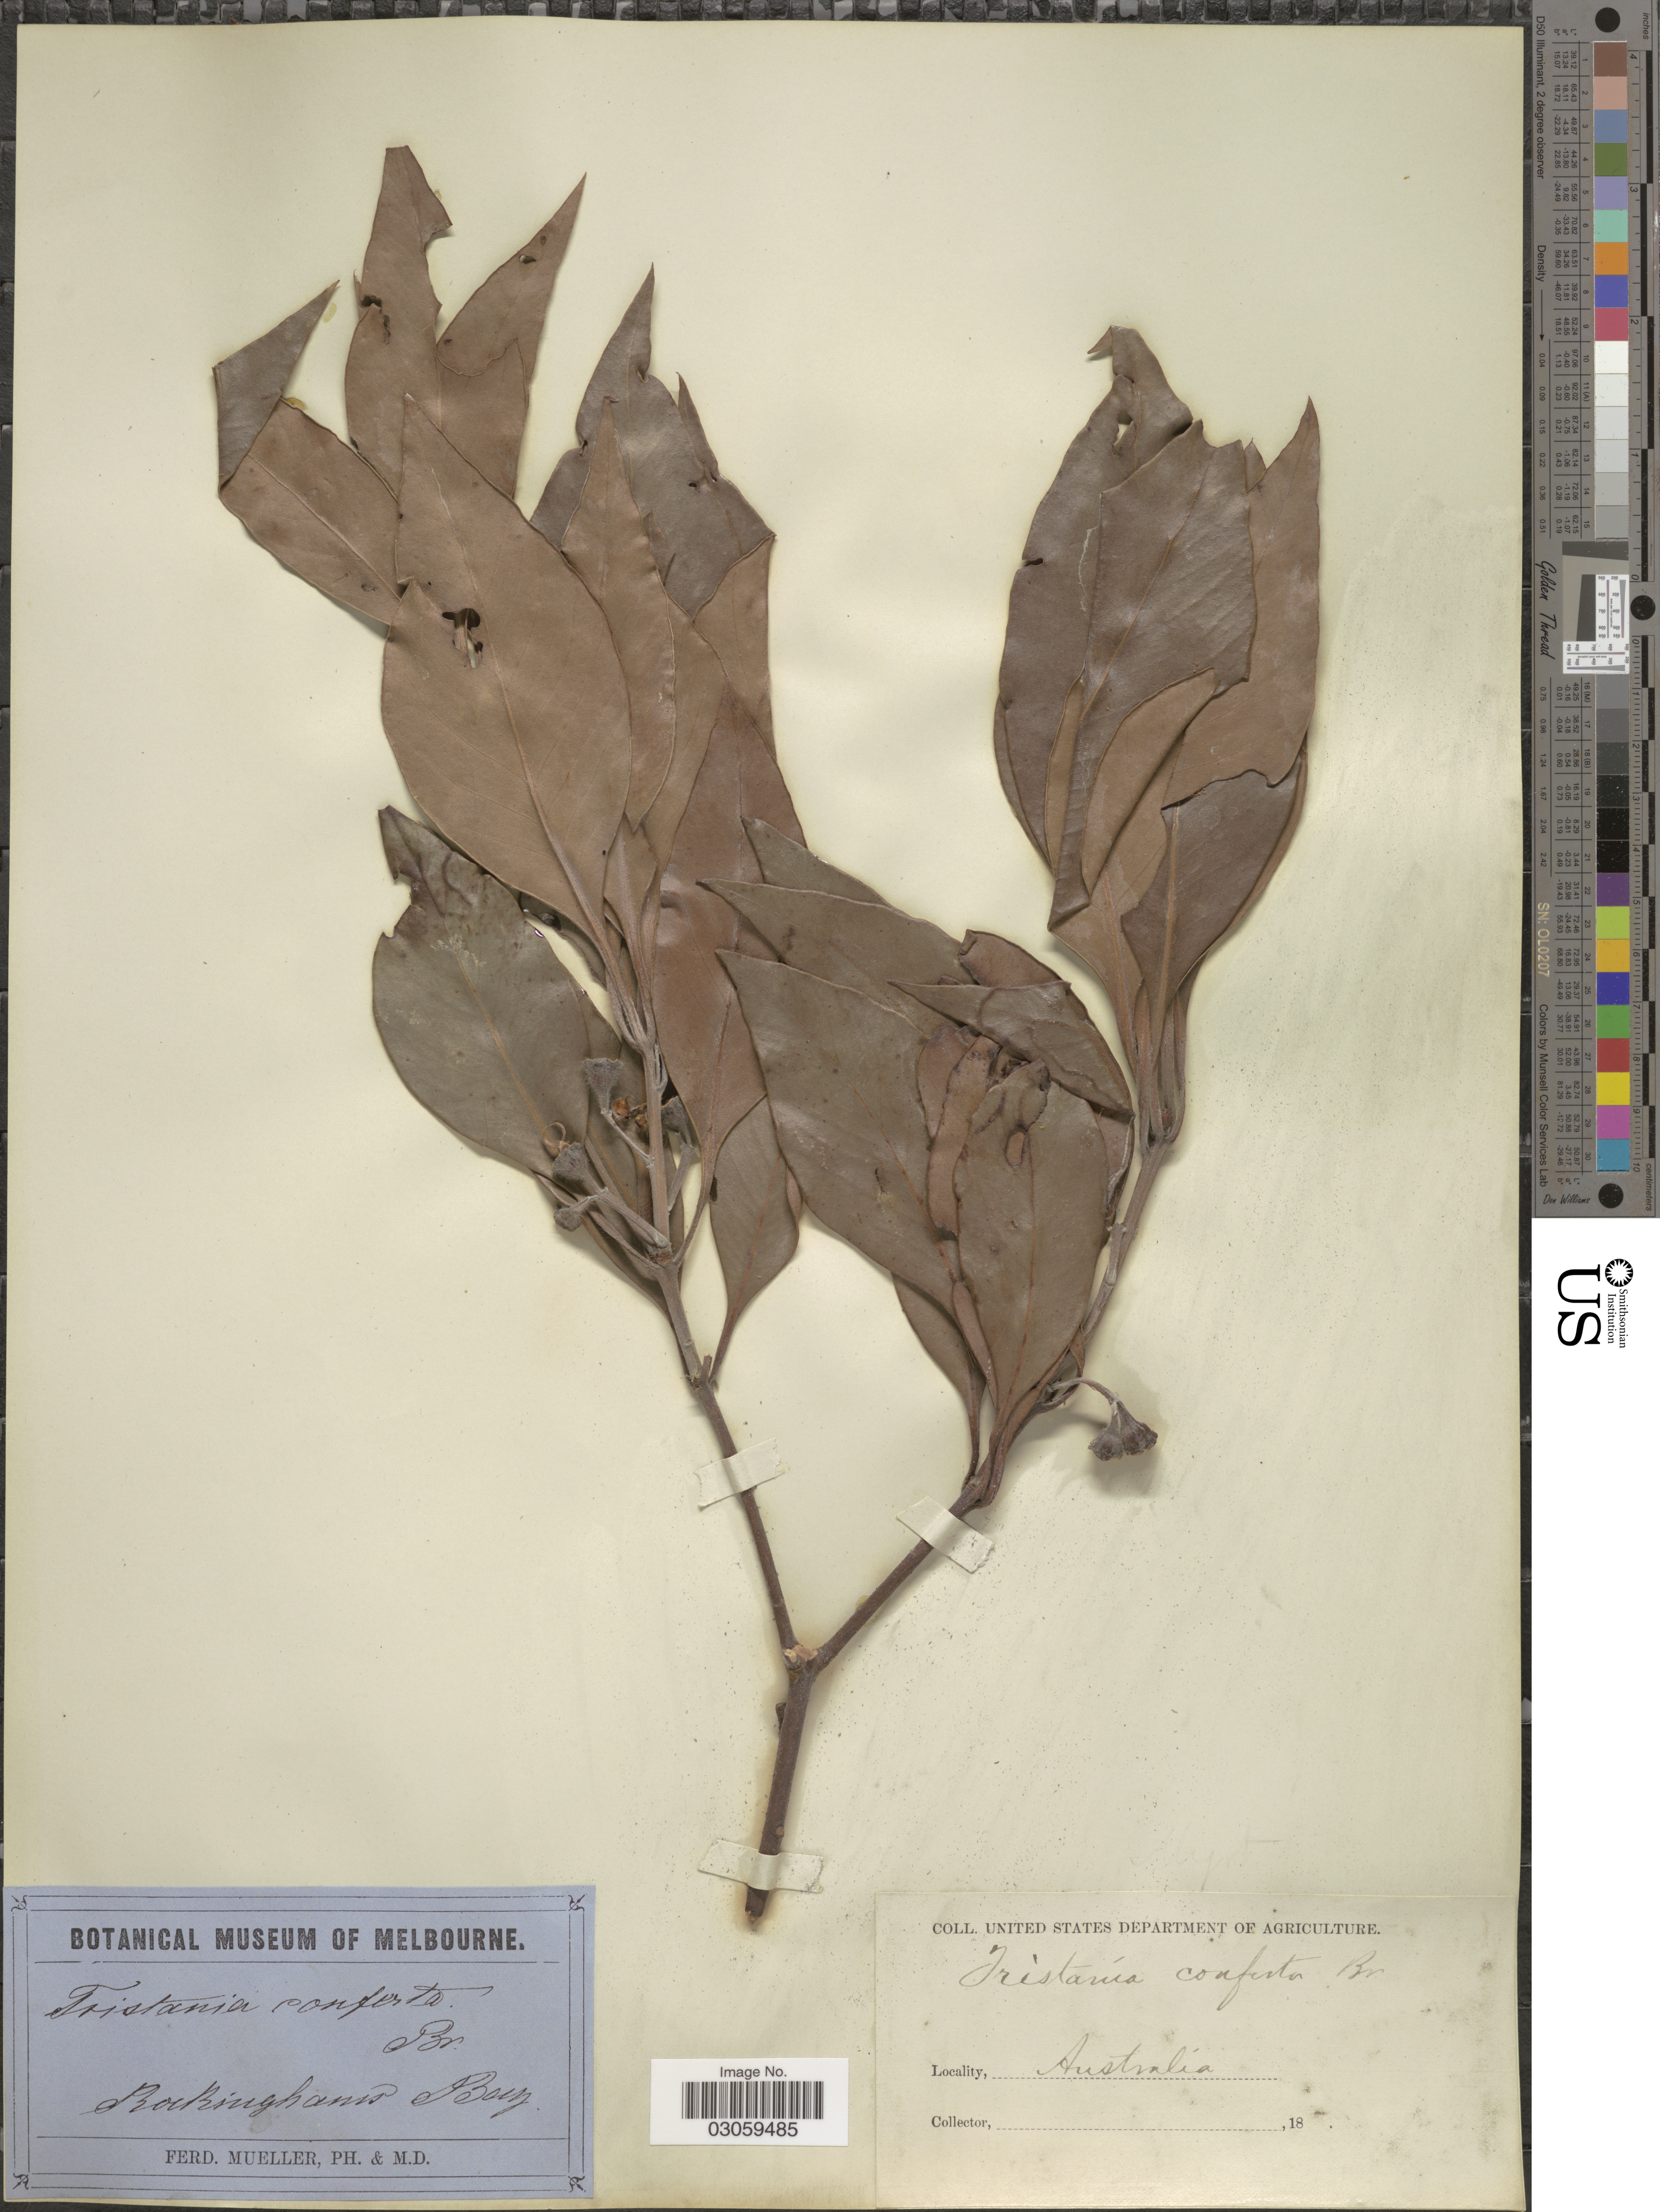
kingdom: Plantae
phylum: Tracheophyta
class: Magnoliopsida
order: Myrtales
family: Myrtaceae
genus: Lophostemon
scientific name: Lophostemon confertus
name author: (R. Br.) P.G. Wilson & J. T. Waterh.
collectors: F. Mueller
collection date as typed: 18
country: Australia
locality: Rockinghams Bay.